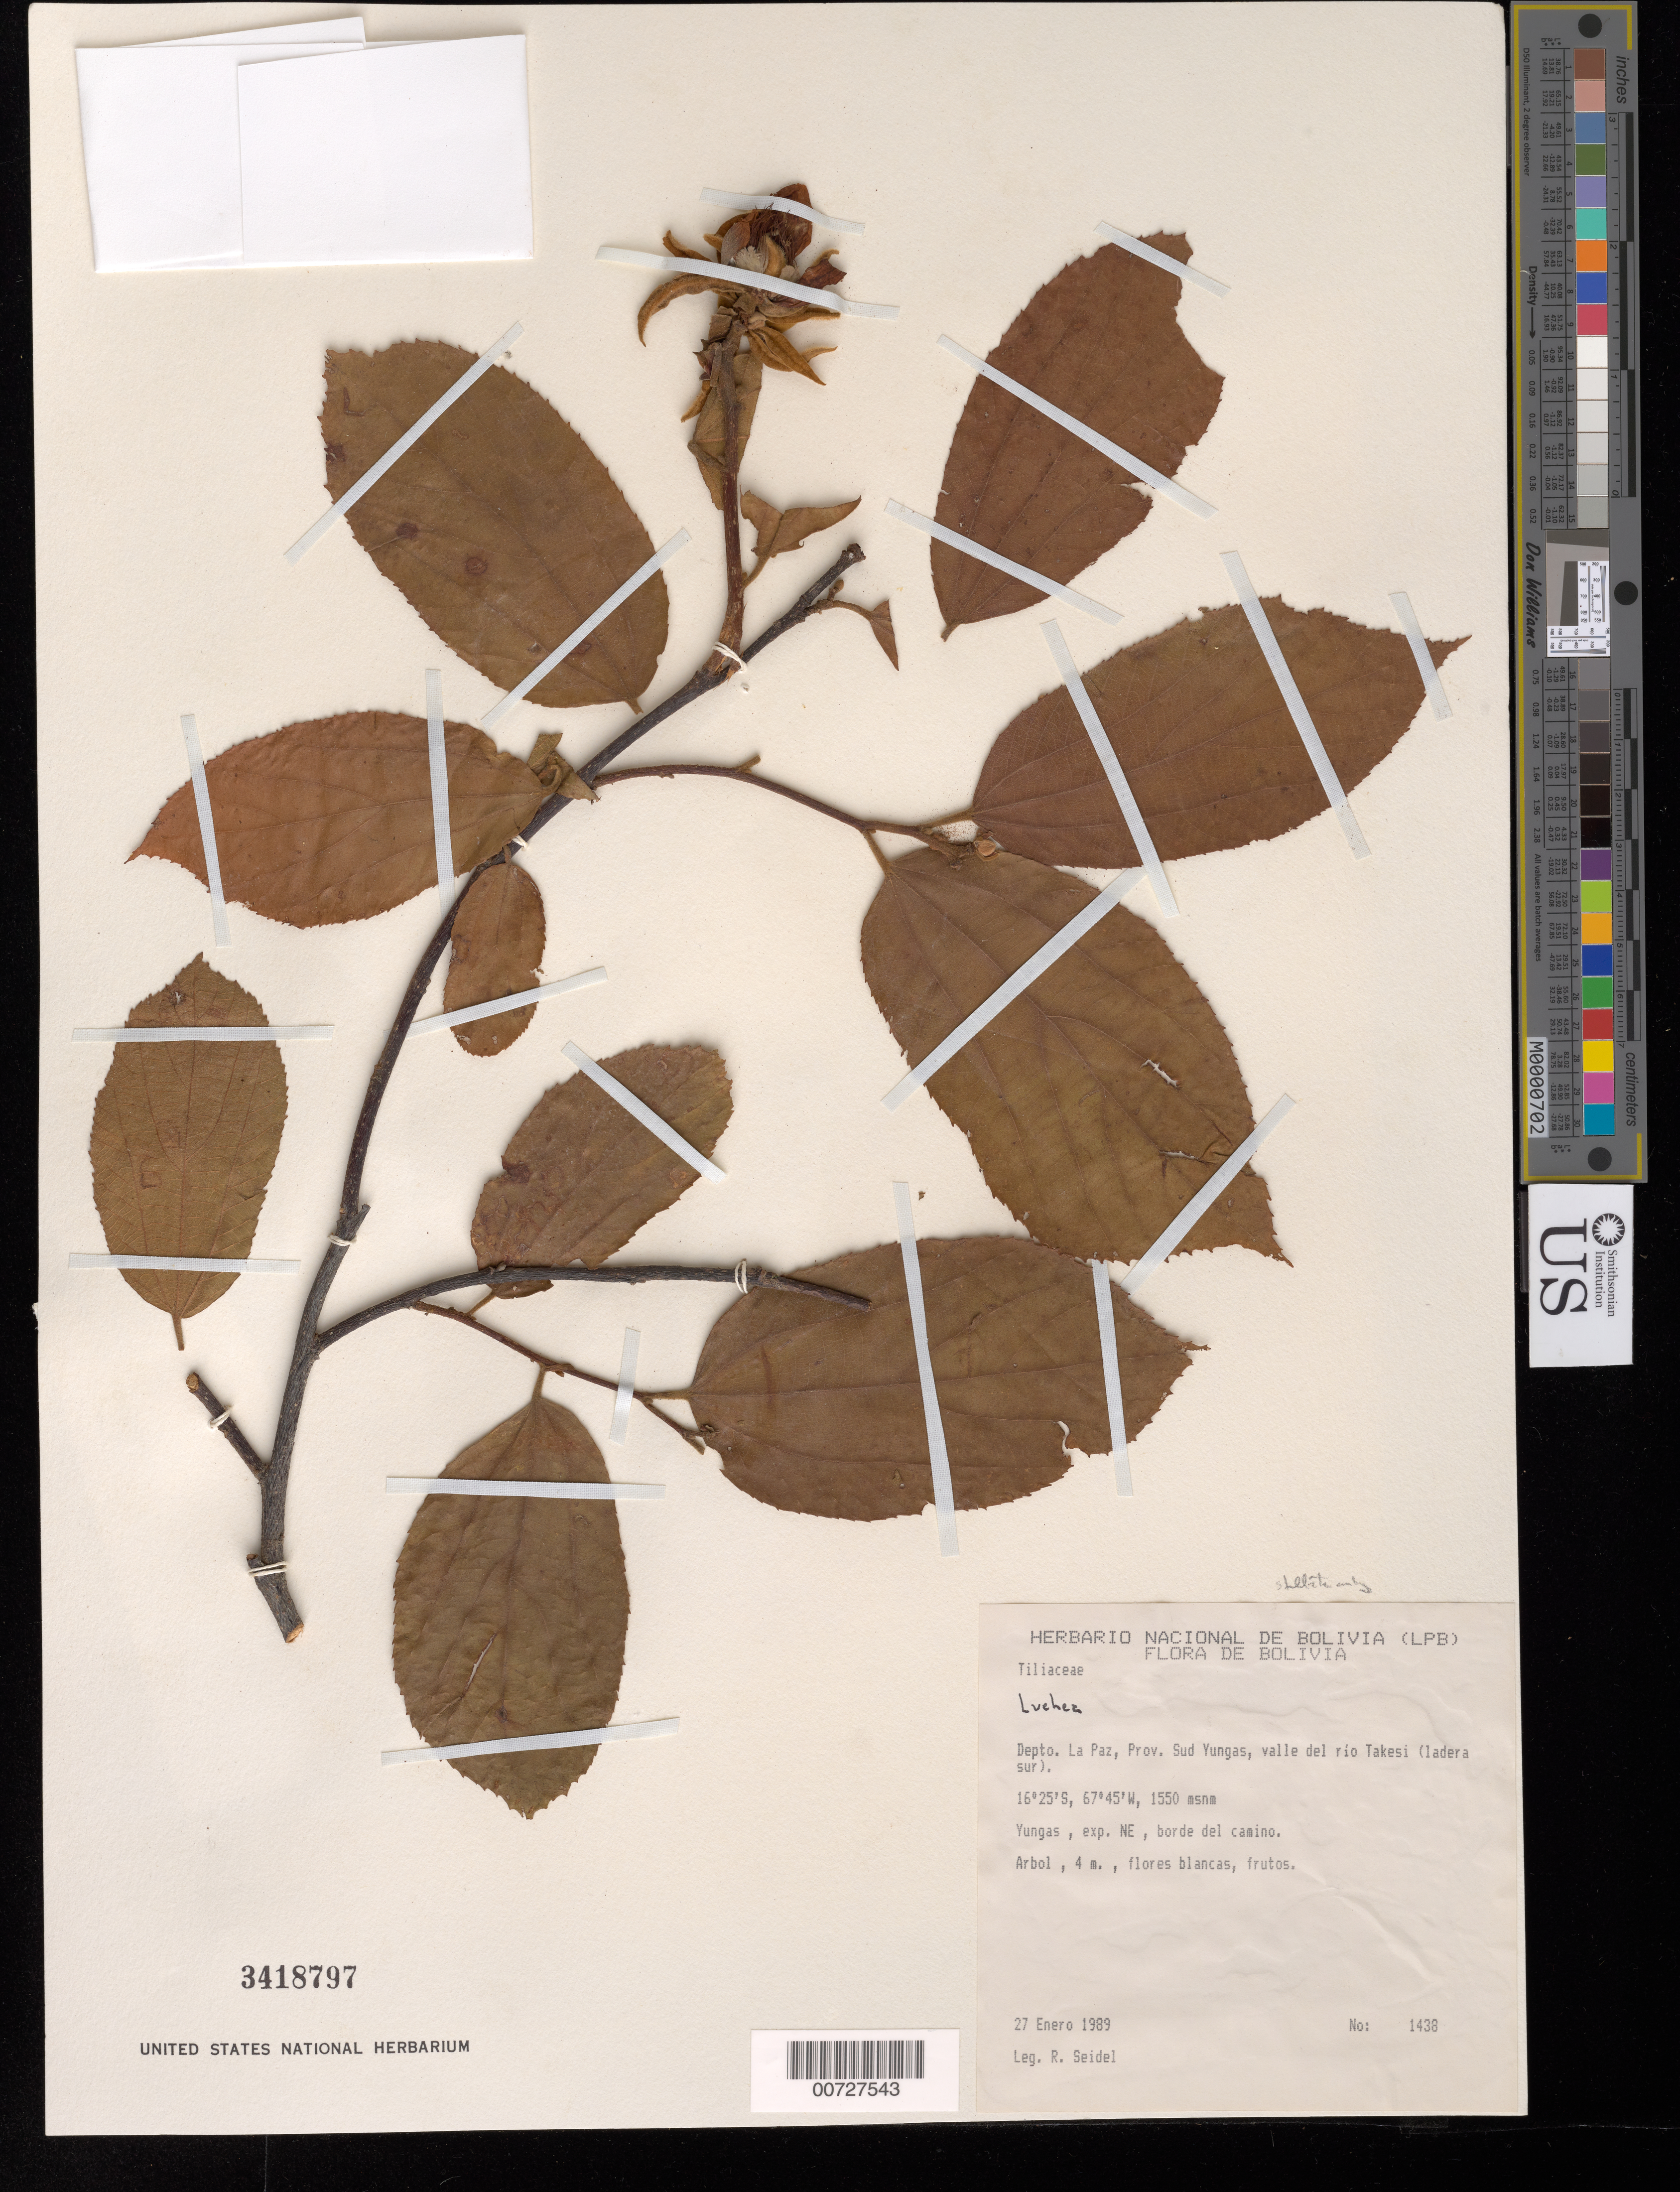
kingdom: Plantae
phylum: Tracheophyta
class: Magnoliopsida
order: Malvales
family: Malvaceae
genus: Luehea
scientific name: Luehea steinbachii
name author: Burret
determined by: Dorr, Laurence J., Curator (BOT), Smithsonian Institution - National Museum of Natural History (UNITED STATES)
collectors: R. Seidel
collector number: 1438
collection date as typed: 27 Jan 1989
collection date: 1989-01-27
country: Bolivia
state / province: La Paz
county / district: Sud Yungas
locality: Valle del Rio Takesi (ladera sur). Yungas, exp. NE, borde del camino.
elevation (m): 1150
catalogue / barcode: US 3418797